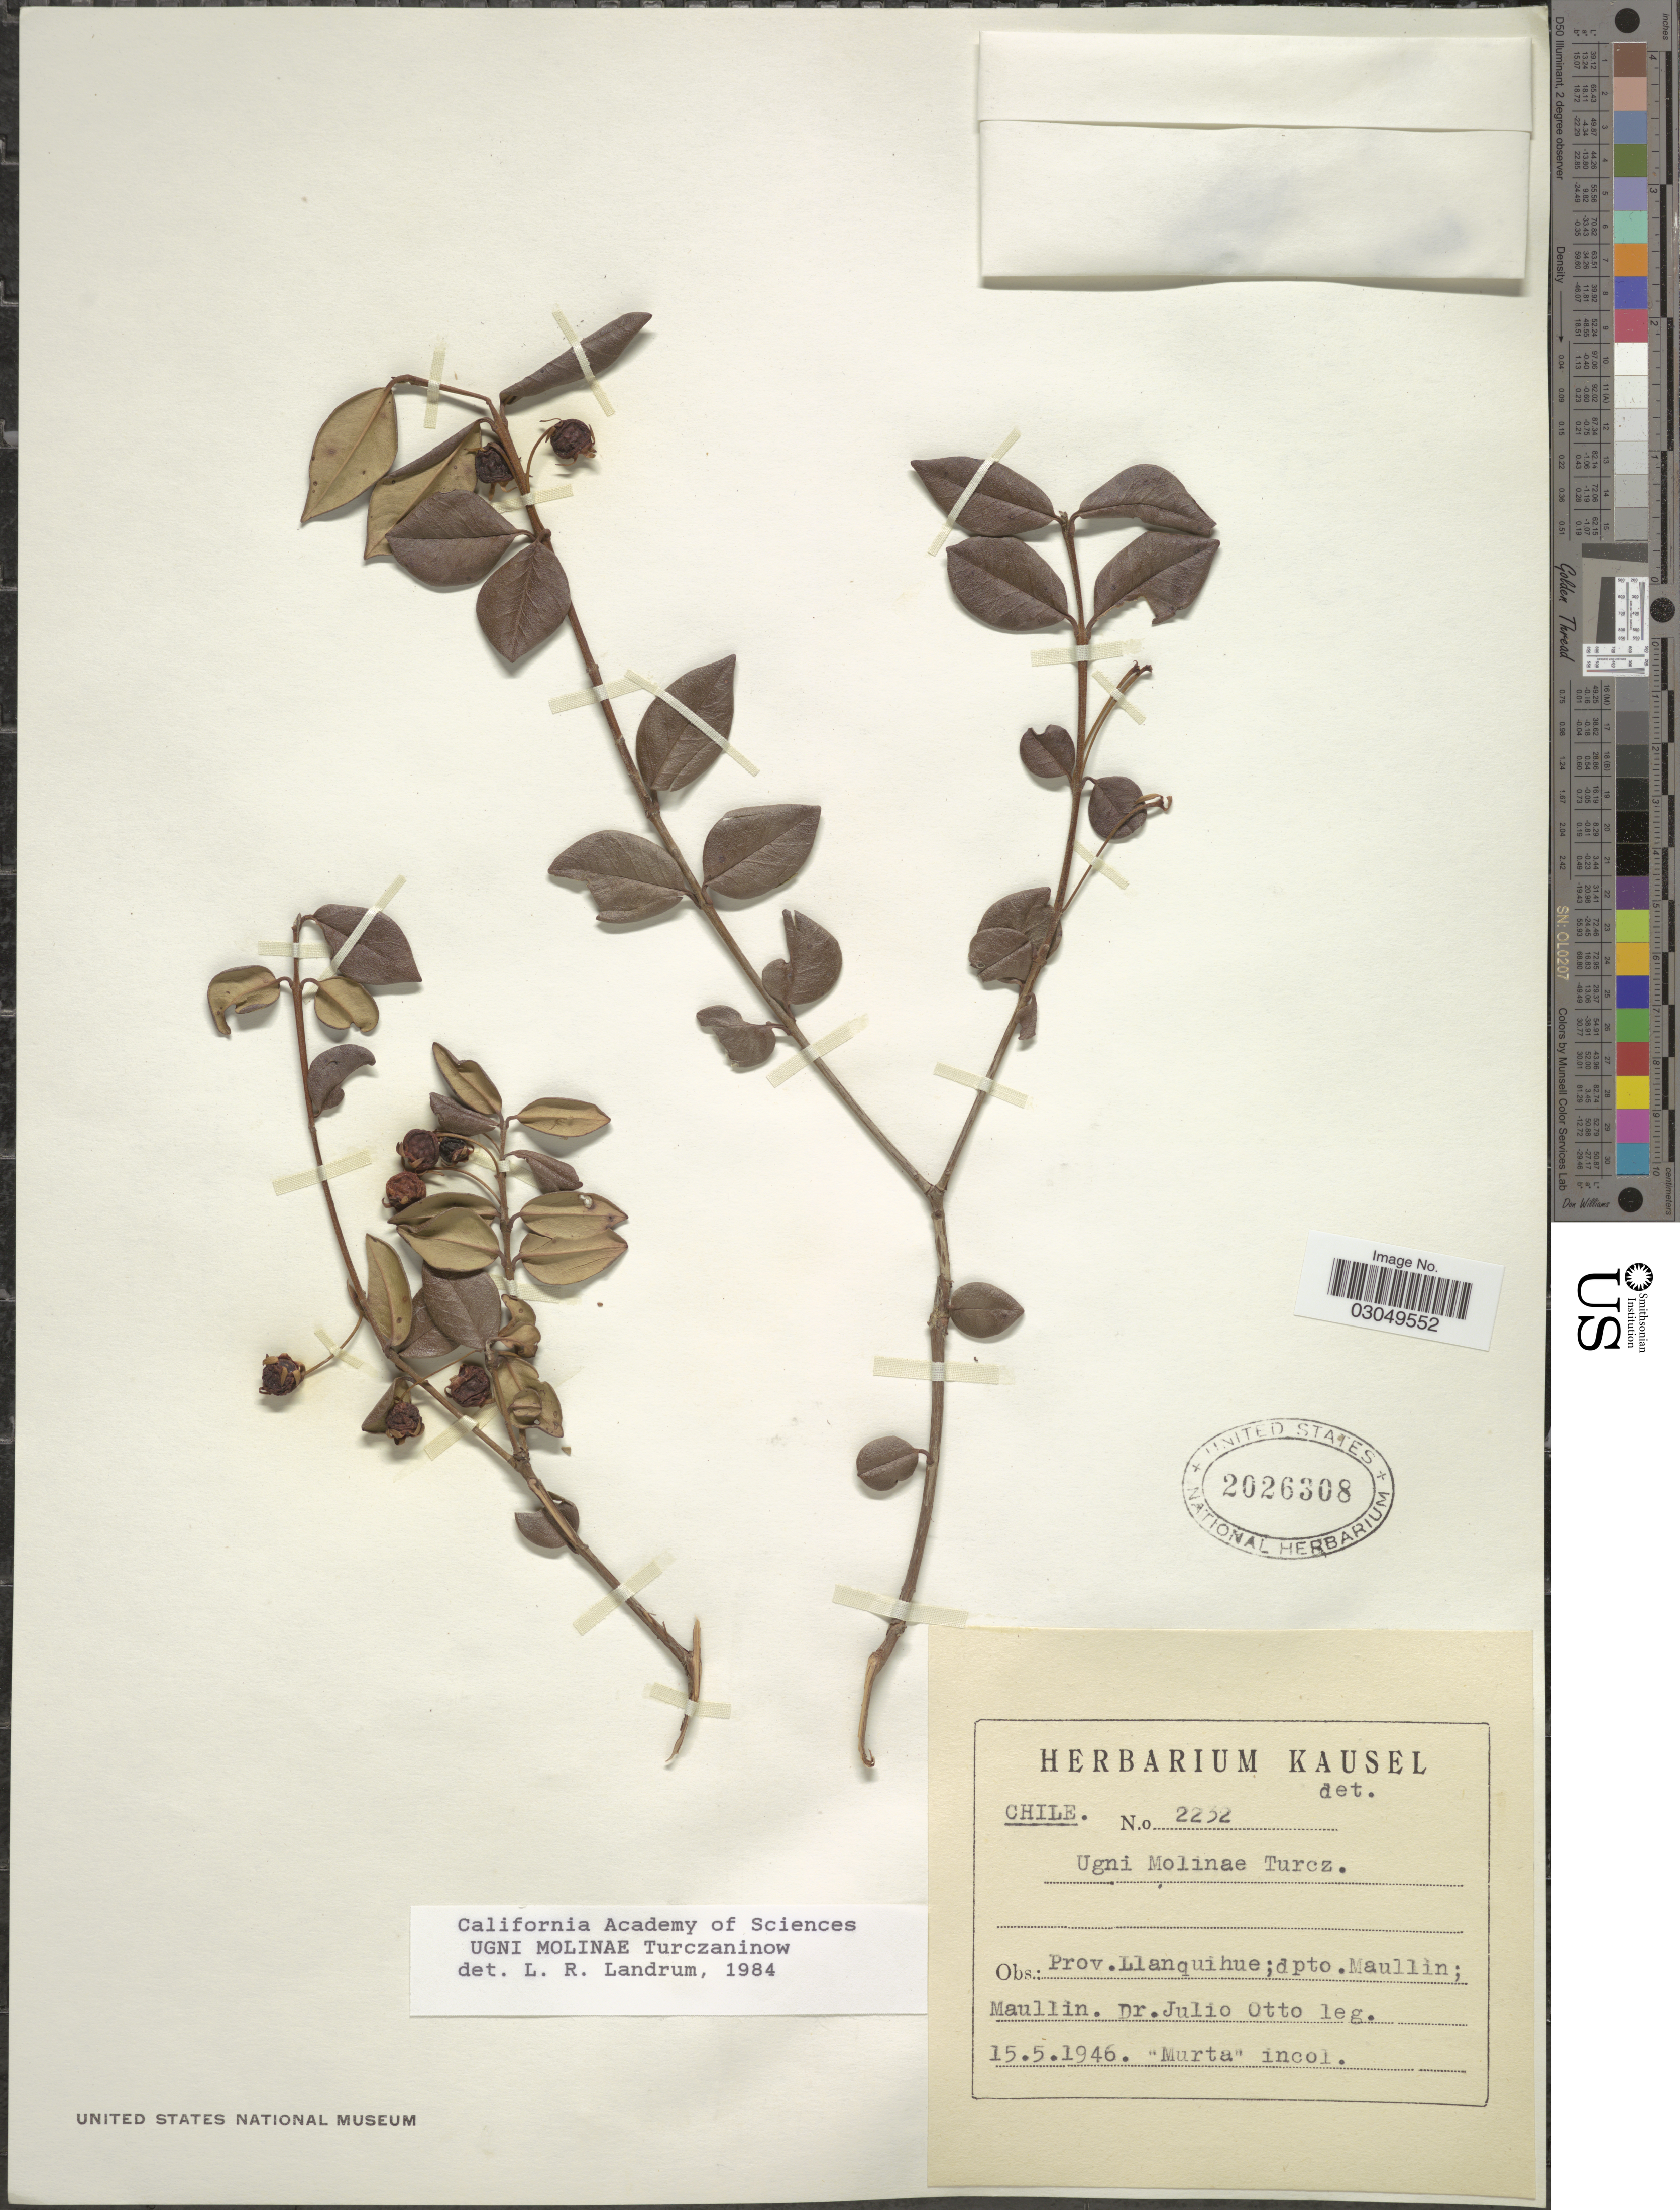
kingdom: Plantae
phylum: Tracheophyta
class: Magnoliopsida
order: Myrtales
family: Myrtaceae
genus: Ugni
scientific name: Ugni molinae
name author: Turcz.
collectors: J. Otto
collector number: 2232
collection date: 1946-05-15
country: Chile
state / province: Los Lagos (X)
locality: Prov. Llanquihue; dpto. Maullin; Maullin.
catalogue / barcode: US 2026308